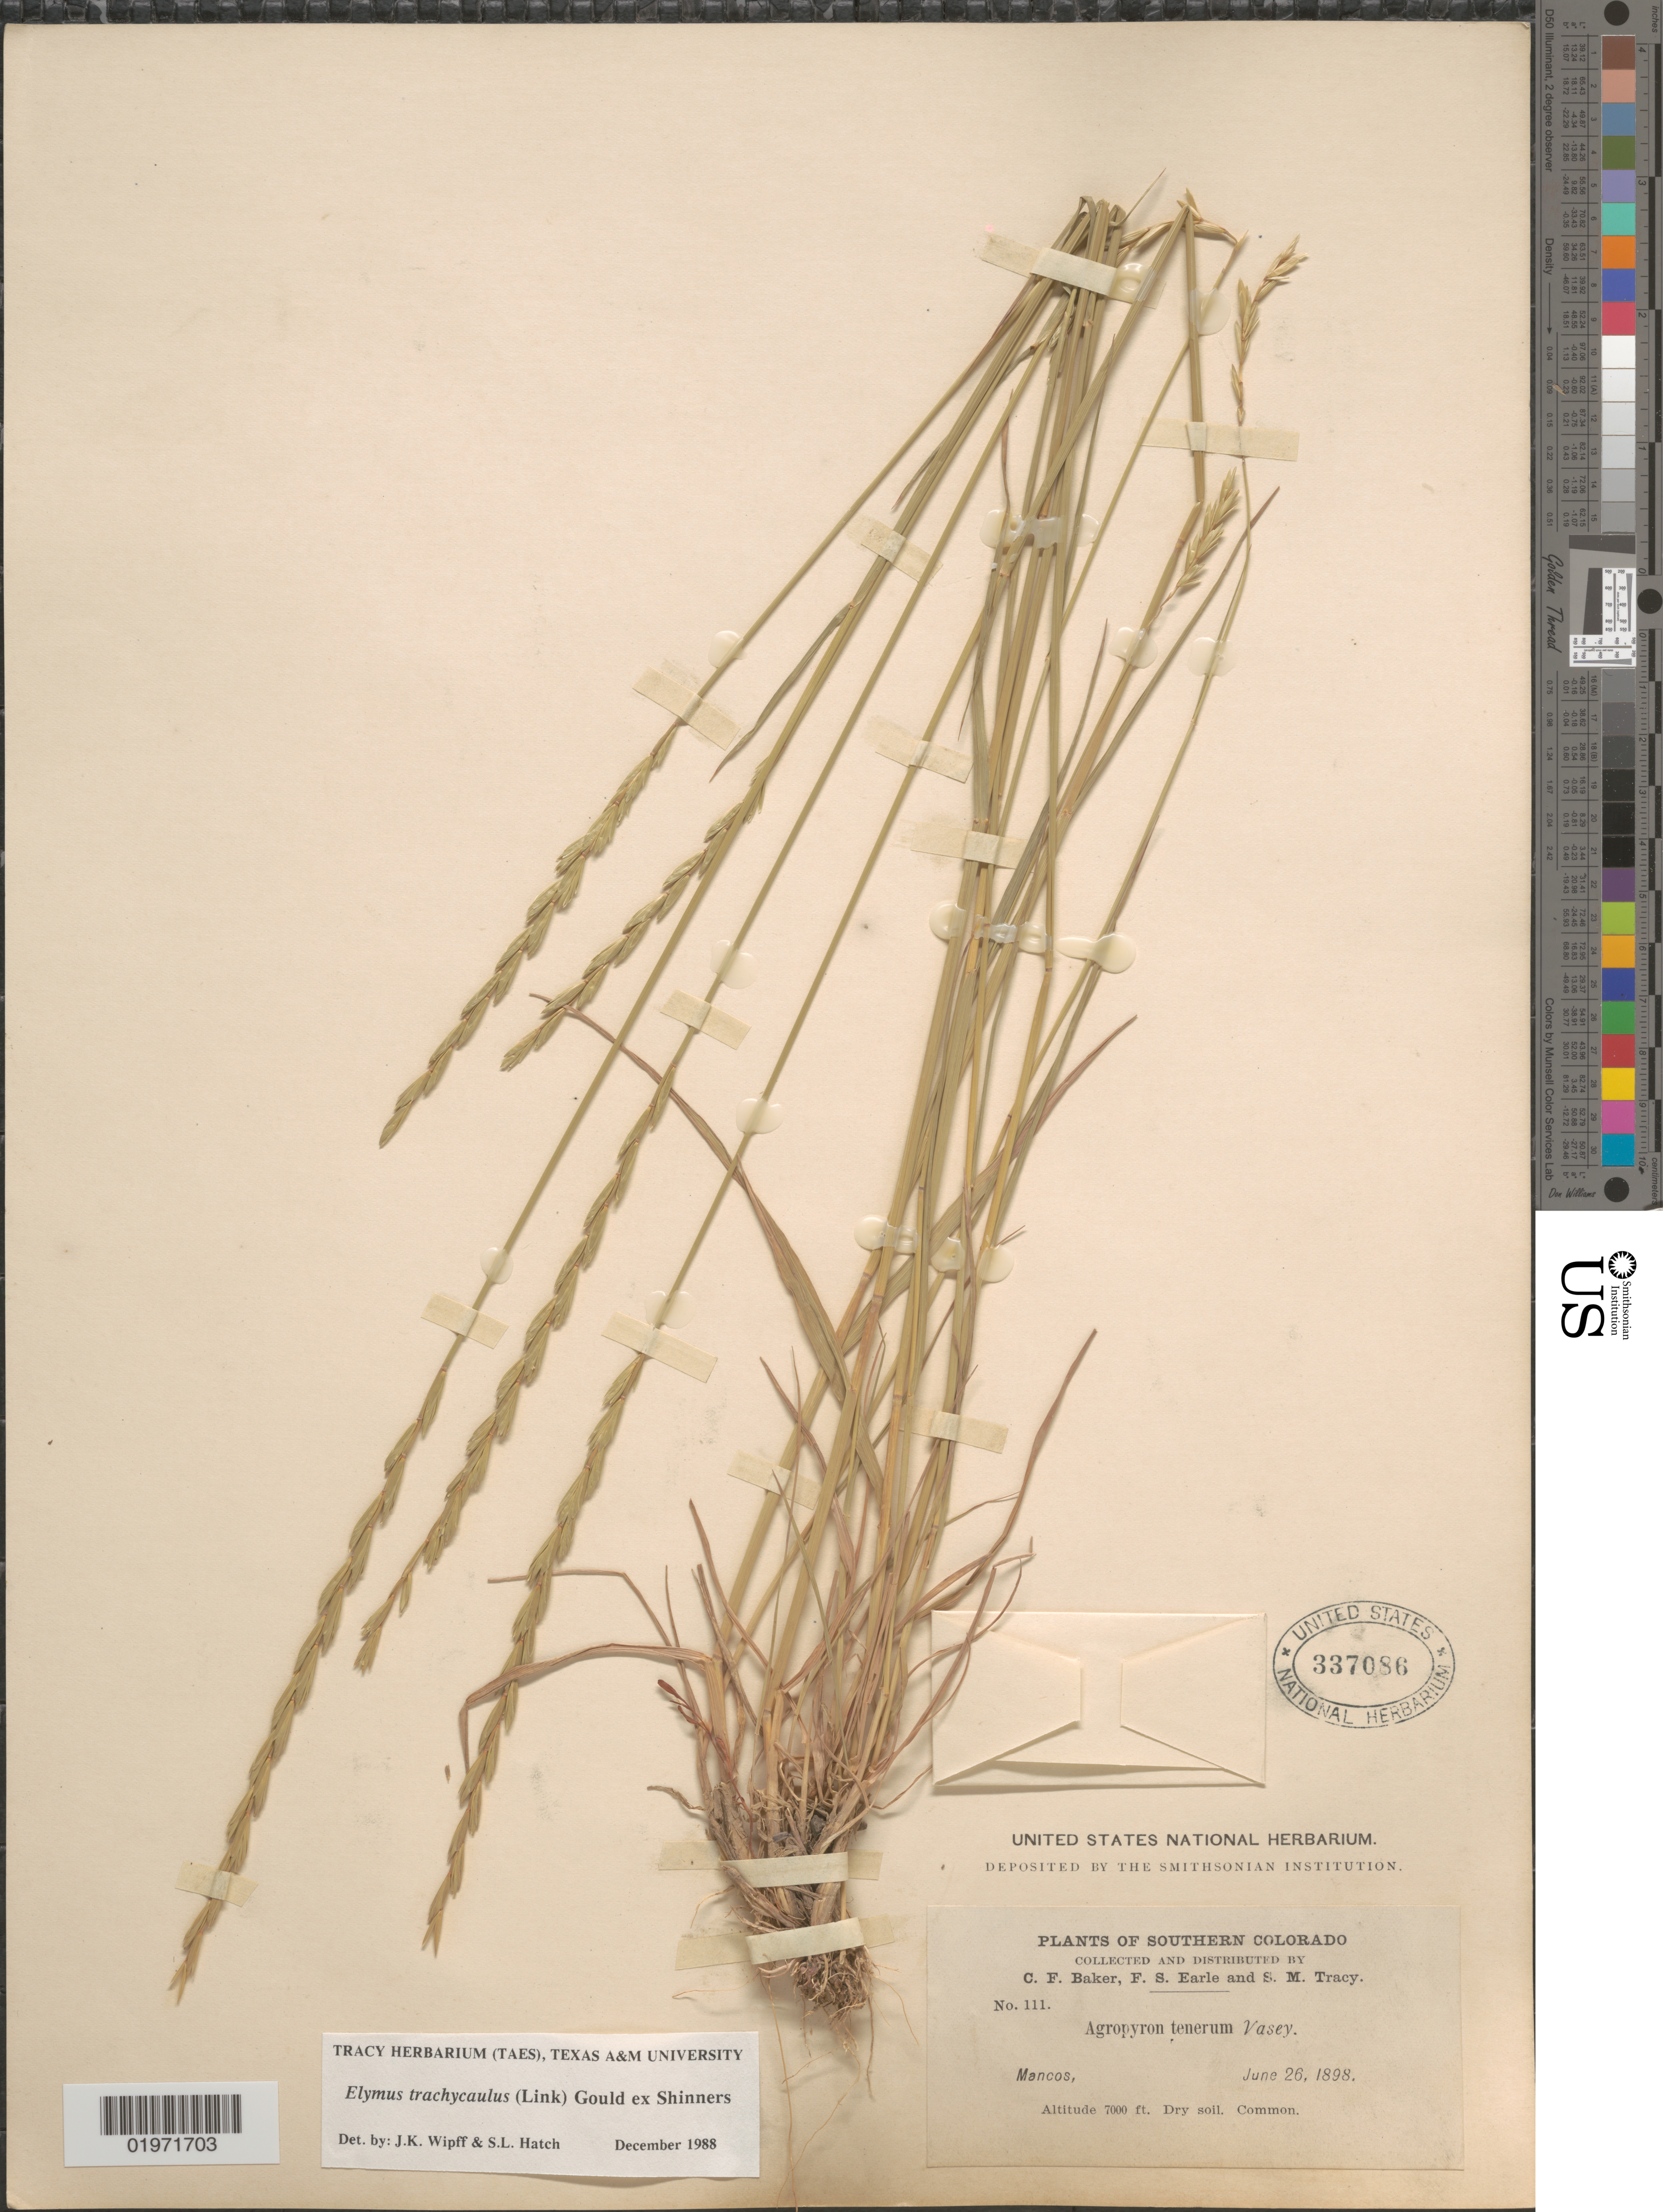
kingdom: Plantae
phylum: Tracheophyta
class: Liliopsida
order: Poales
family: Poaceae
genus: Elymus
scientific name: Elymus trachycaulus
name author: (Link) Gould ex Shinners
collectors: C. F. Baker, F. S. Earle & S. M. Tracy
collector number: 111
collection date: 1898-06-26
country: United States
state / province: Colorado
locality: Southern Colorado. Mancos.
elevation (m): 2134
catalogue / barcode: US 337086